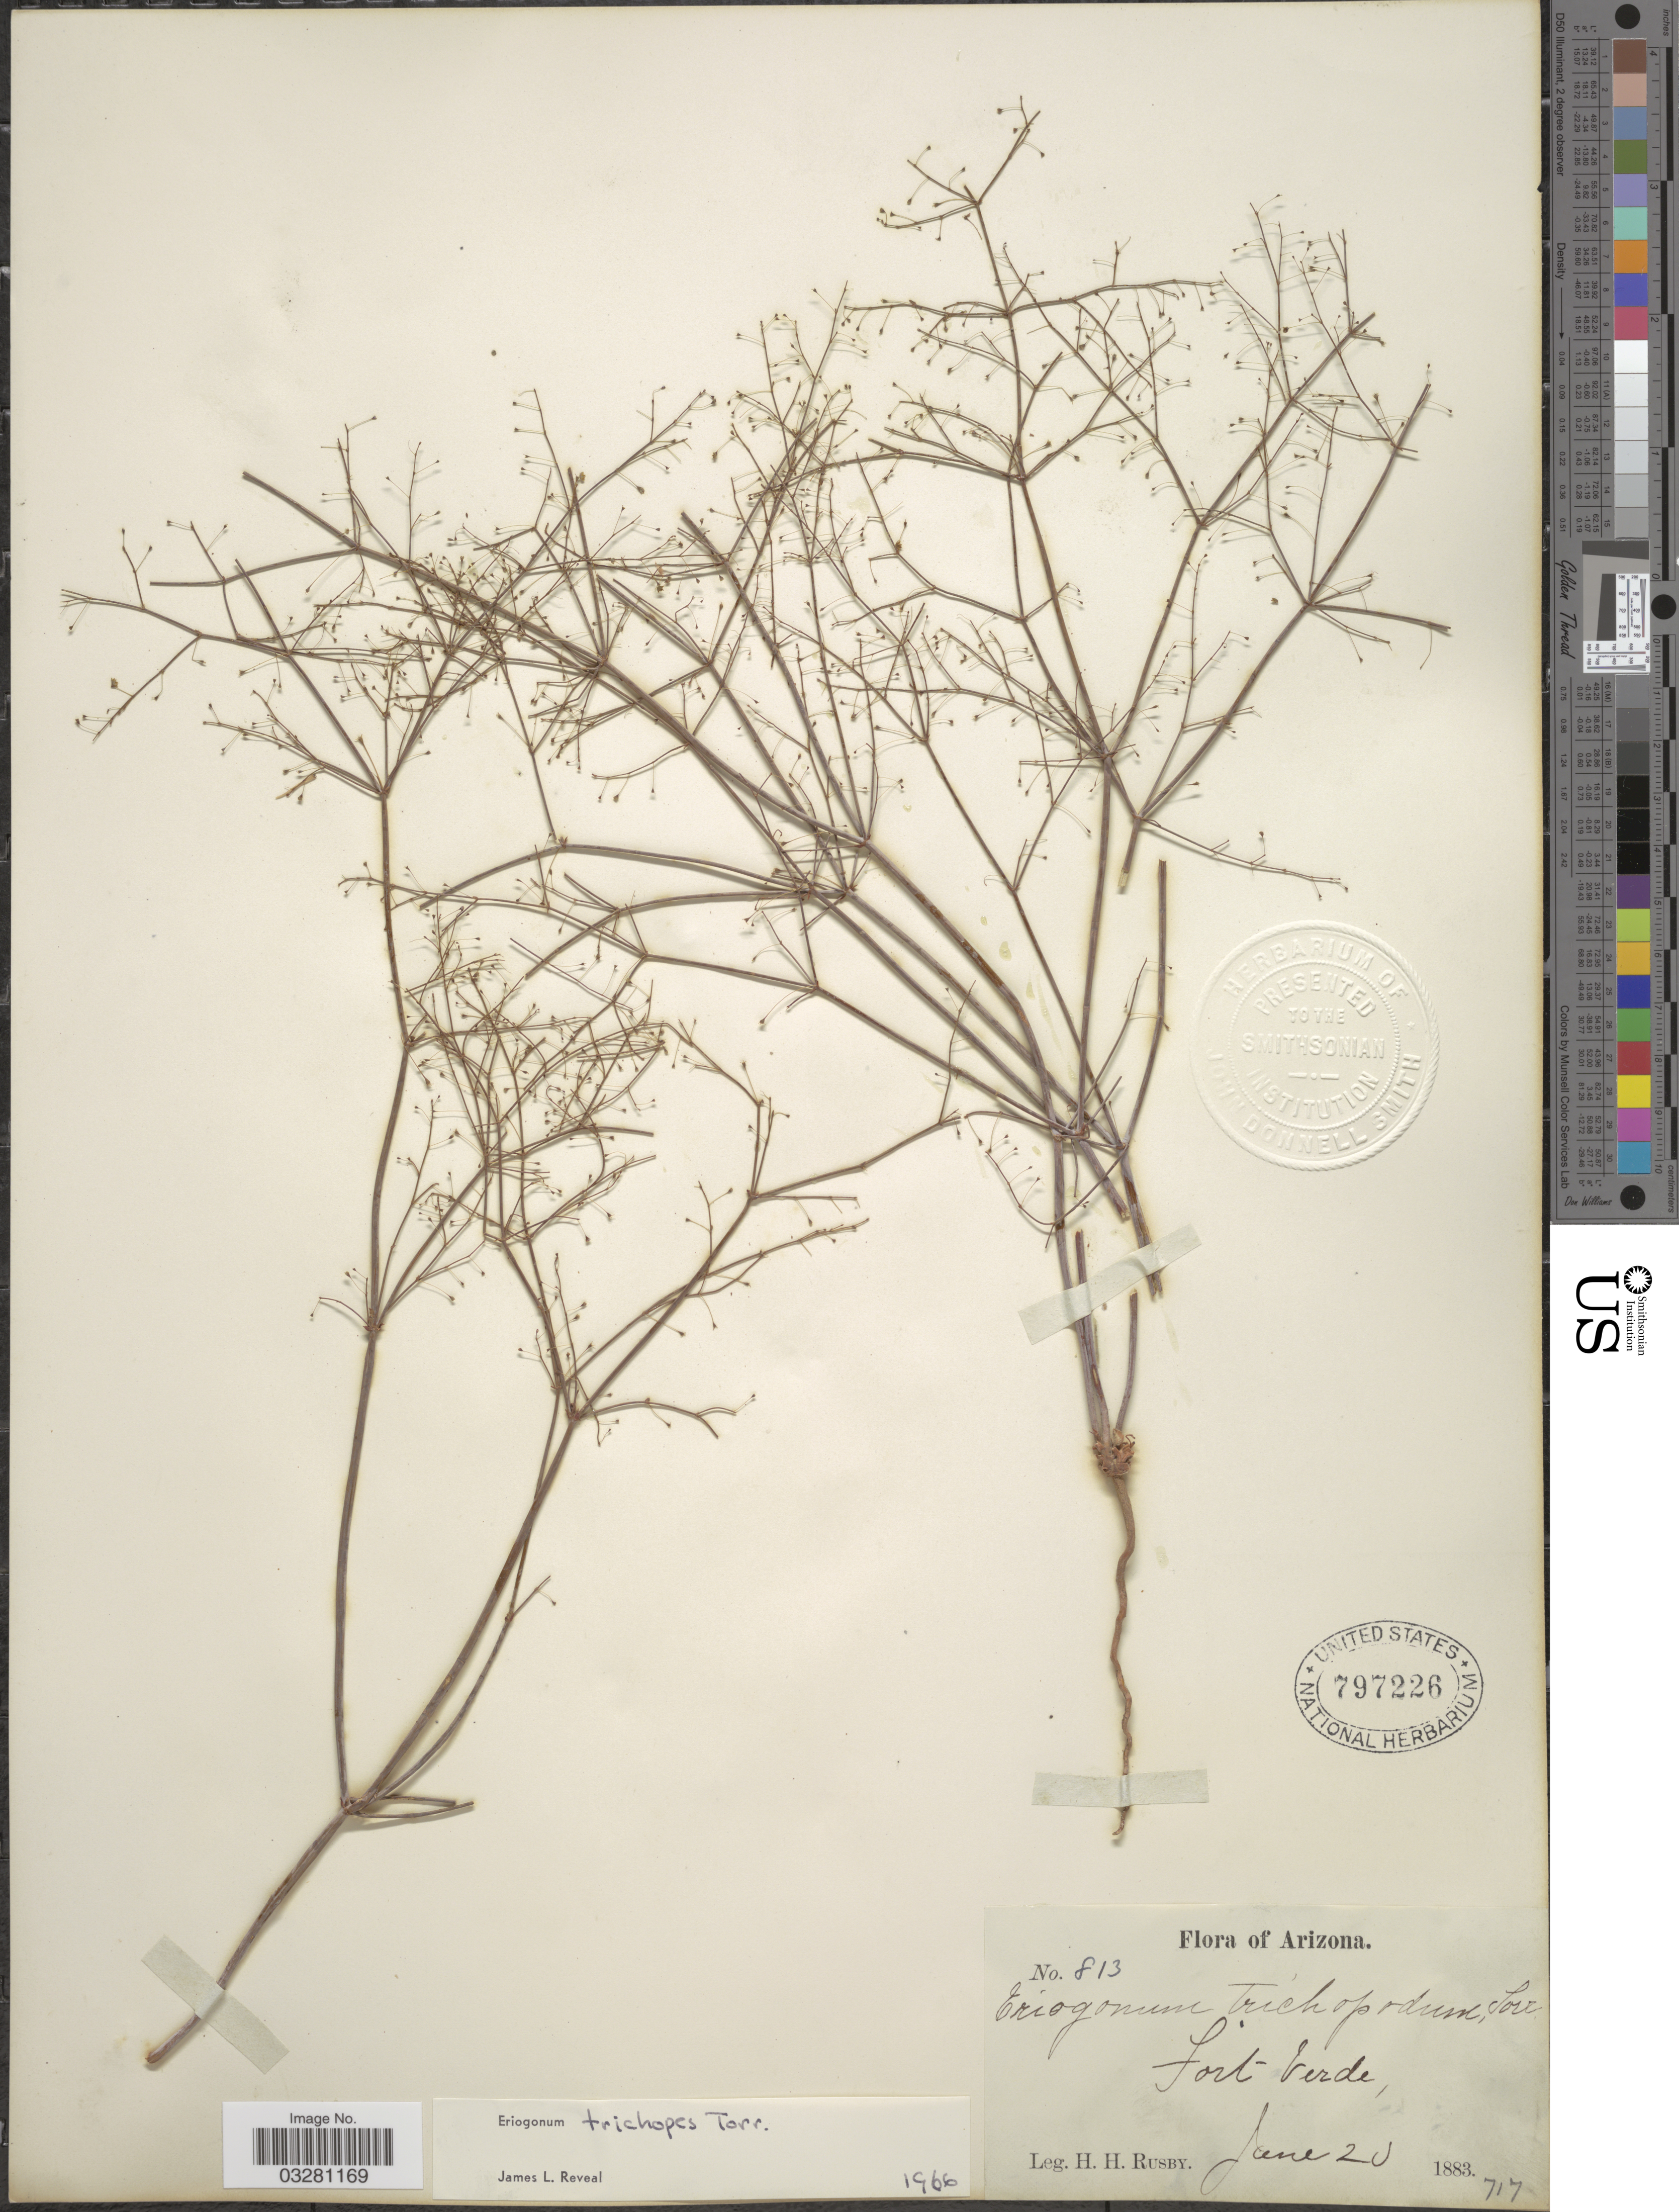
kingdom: Plantae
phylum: Tracheophyta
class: Magnoliopsida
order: Caryophyllales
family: Polygonaceae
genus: Eriogonum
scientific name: Eriogonum trichopes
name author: Torr.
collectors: H. H. Rusby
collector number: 813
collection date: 1883-06-20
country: United States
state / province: Arizona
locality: Fort-Verde.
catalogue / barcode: US 797226